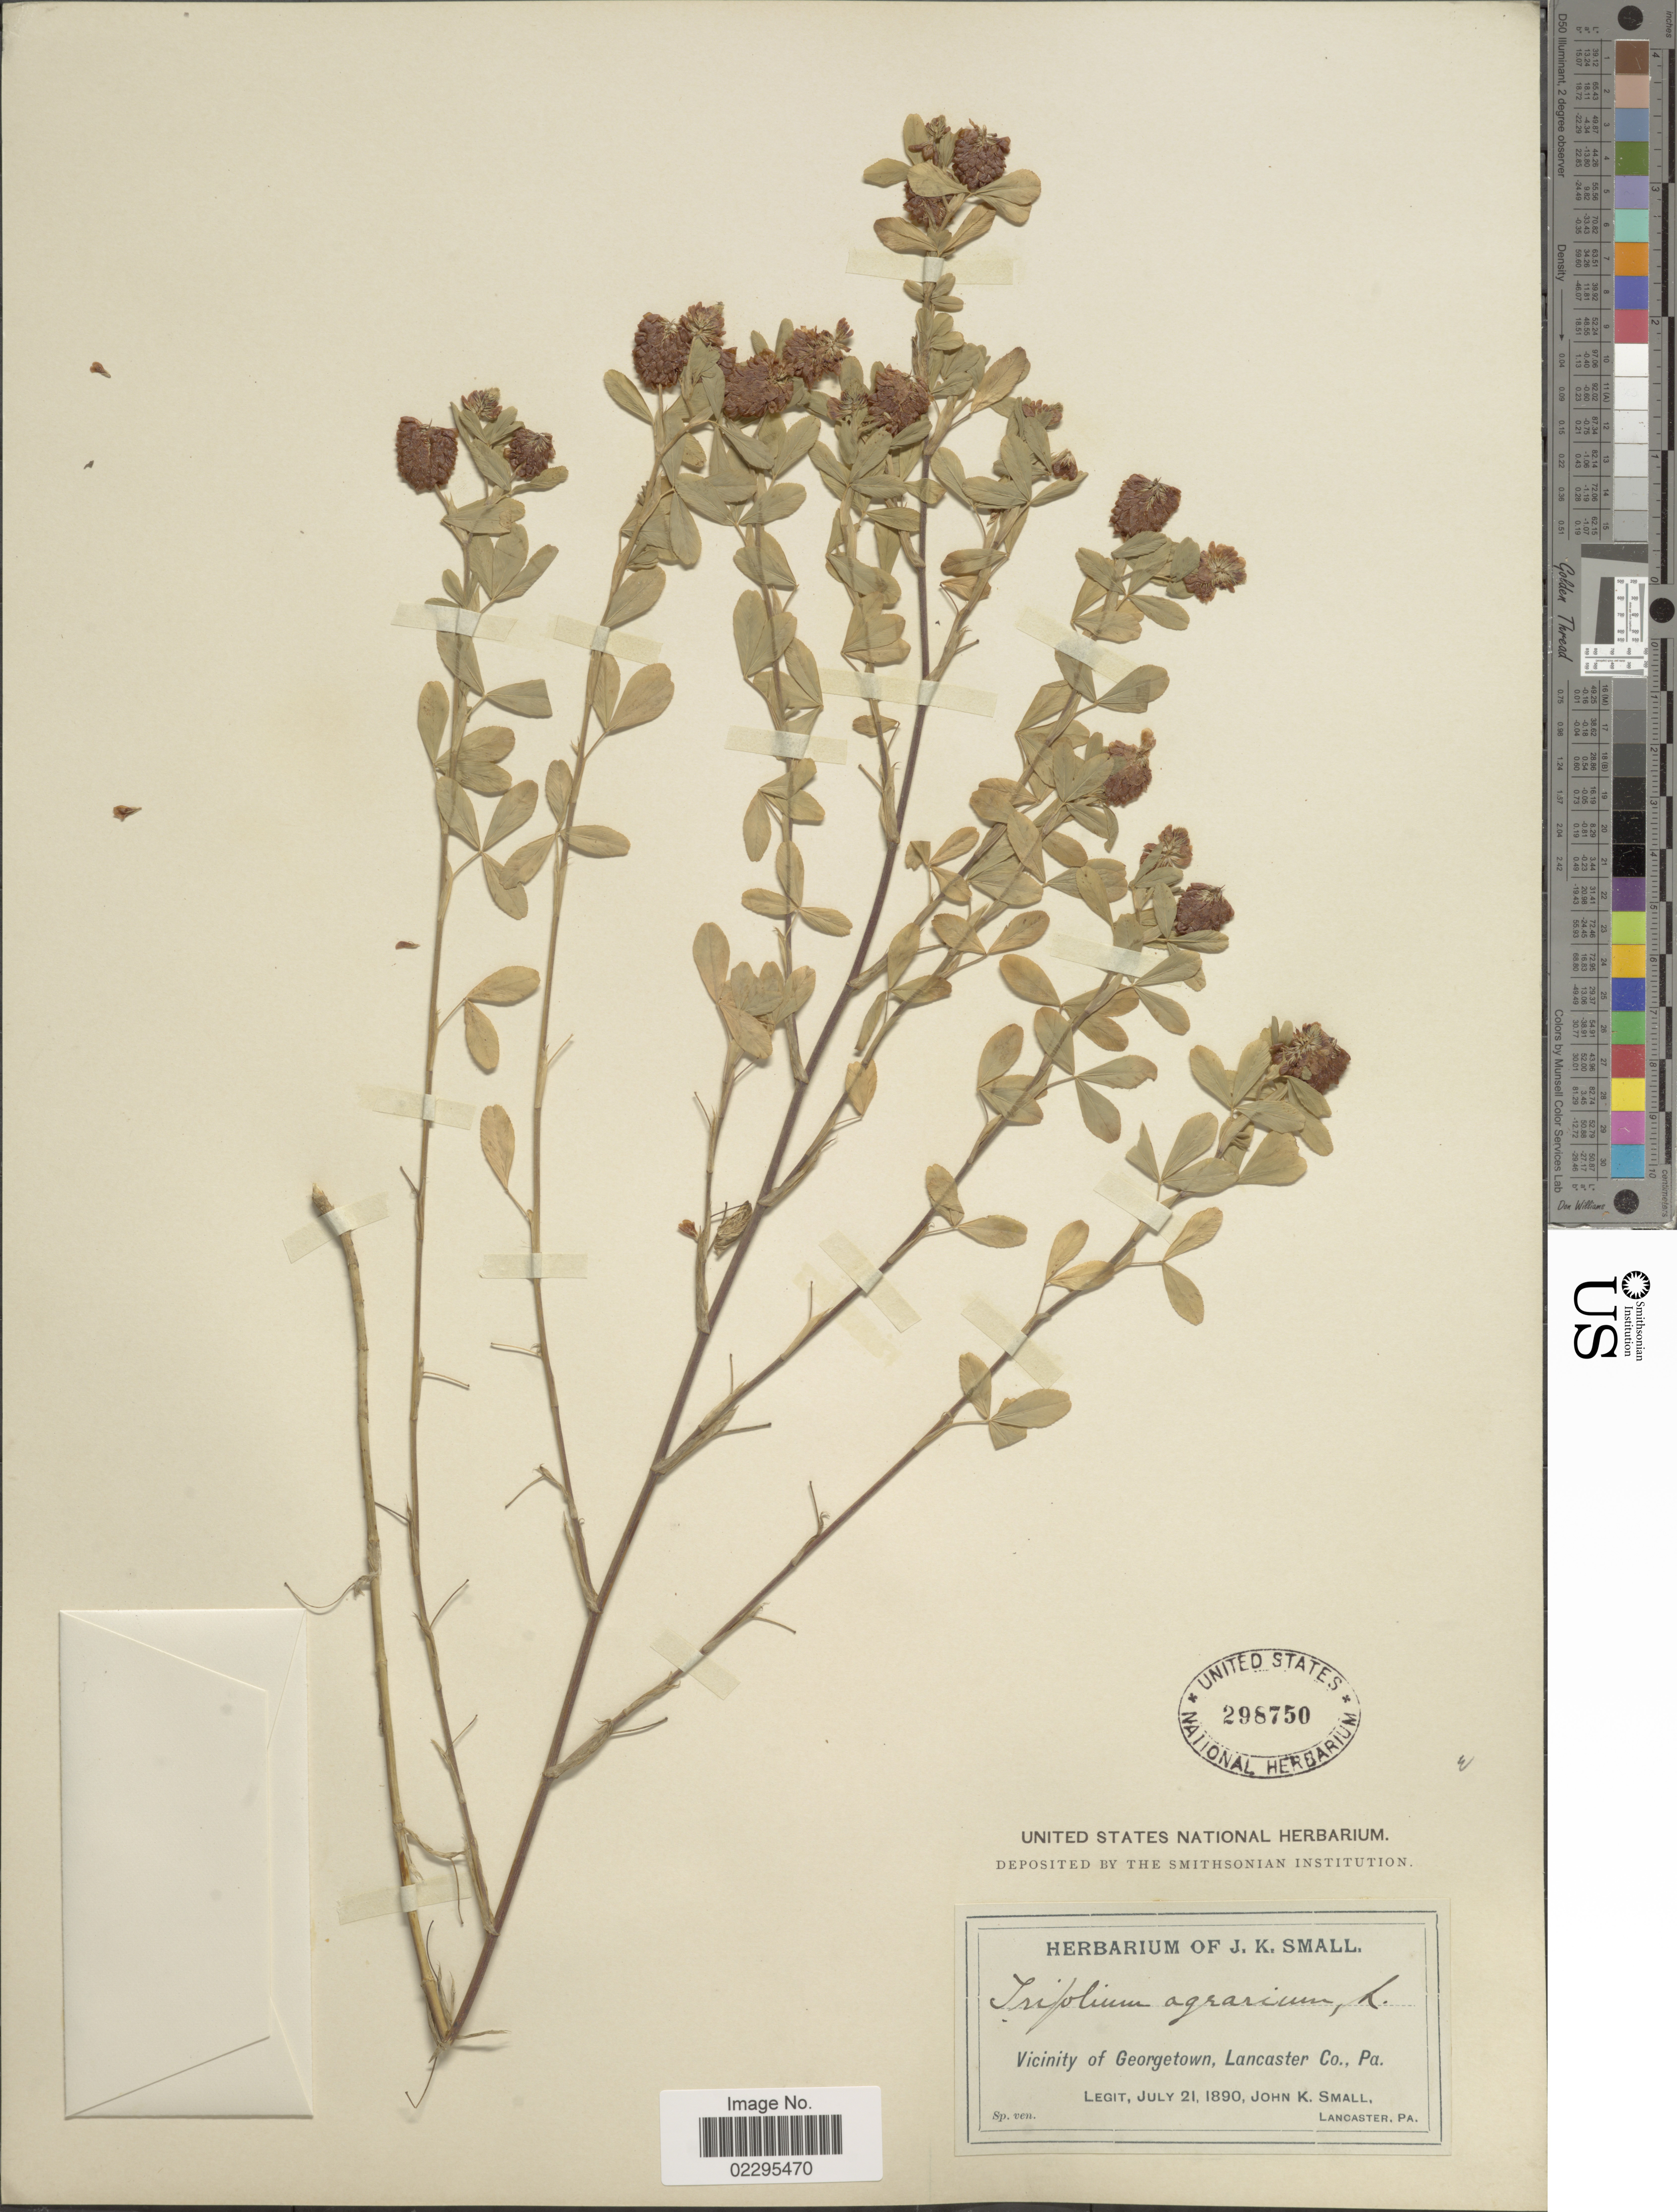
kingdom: Plantae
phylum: Tracheophyta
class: Magnoliopsida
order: Fabales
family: Fabaceae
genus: Trifolium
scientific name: Trifolium agrarium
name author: L.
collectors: J. K. Small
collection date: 1890-07-21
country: United States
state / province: Pennsylvania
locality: Vicinity of Georgetown, Lancaster Co.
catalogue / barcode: US 298750